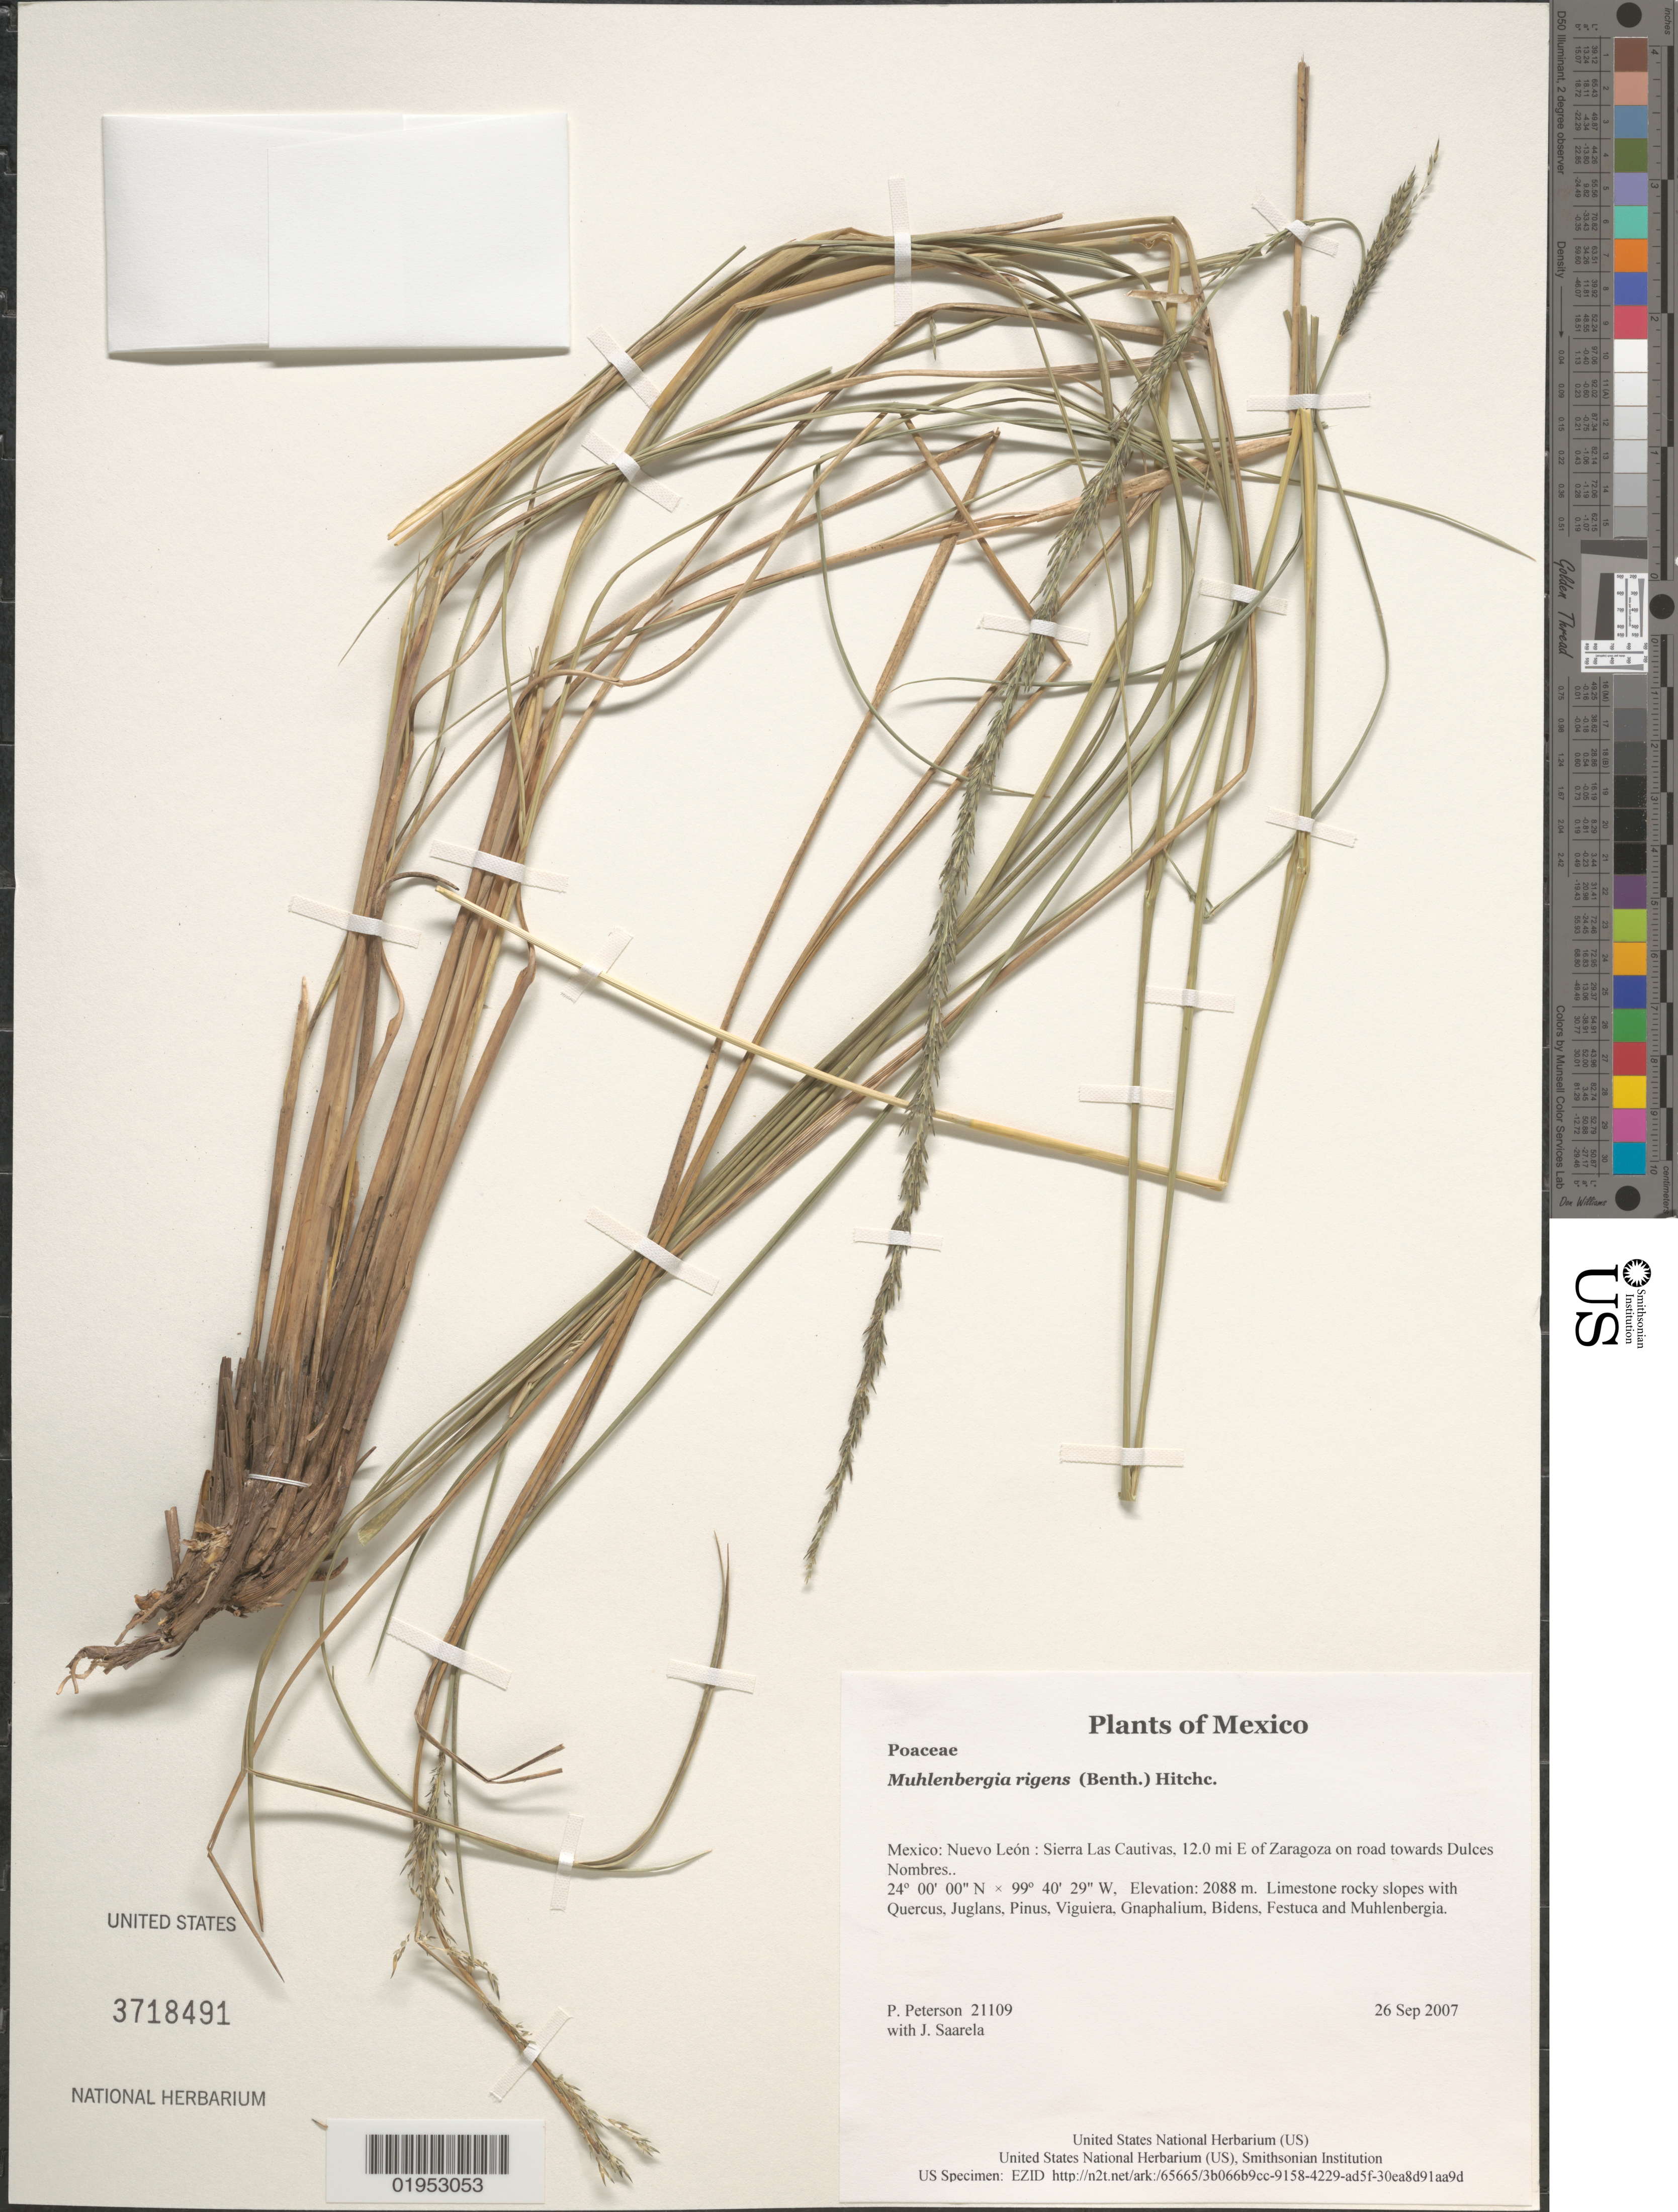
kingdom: Plantae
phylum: Tracheophyta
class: Liliopsida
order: Poales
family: Poaceae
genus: Muhlenbergia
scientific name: Muhlenbergia rigens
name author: (Benth.) Hitchc.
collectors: P. M. Peterson & J. Saarela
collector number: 21109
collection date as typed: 26 Sep 2007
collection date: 2007-09-26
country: Mexico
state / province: Nuevo León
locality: Sierra Las Cautivas, 12.0 mi E of Zaragoza on road towards Dulces Nombres..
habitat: Limestone rocky slopes with Quercus, Juglans, Pinus, Viguiera, Gnaphalium, Bidens, Festuca and Muhlenbergia.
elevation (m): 2088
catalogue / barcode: US 3718491